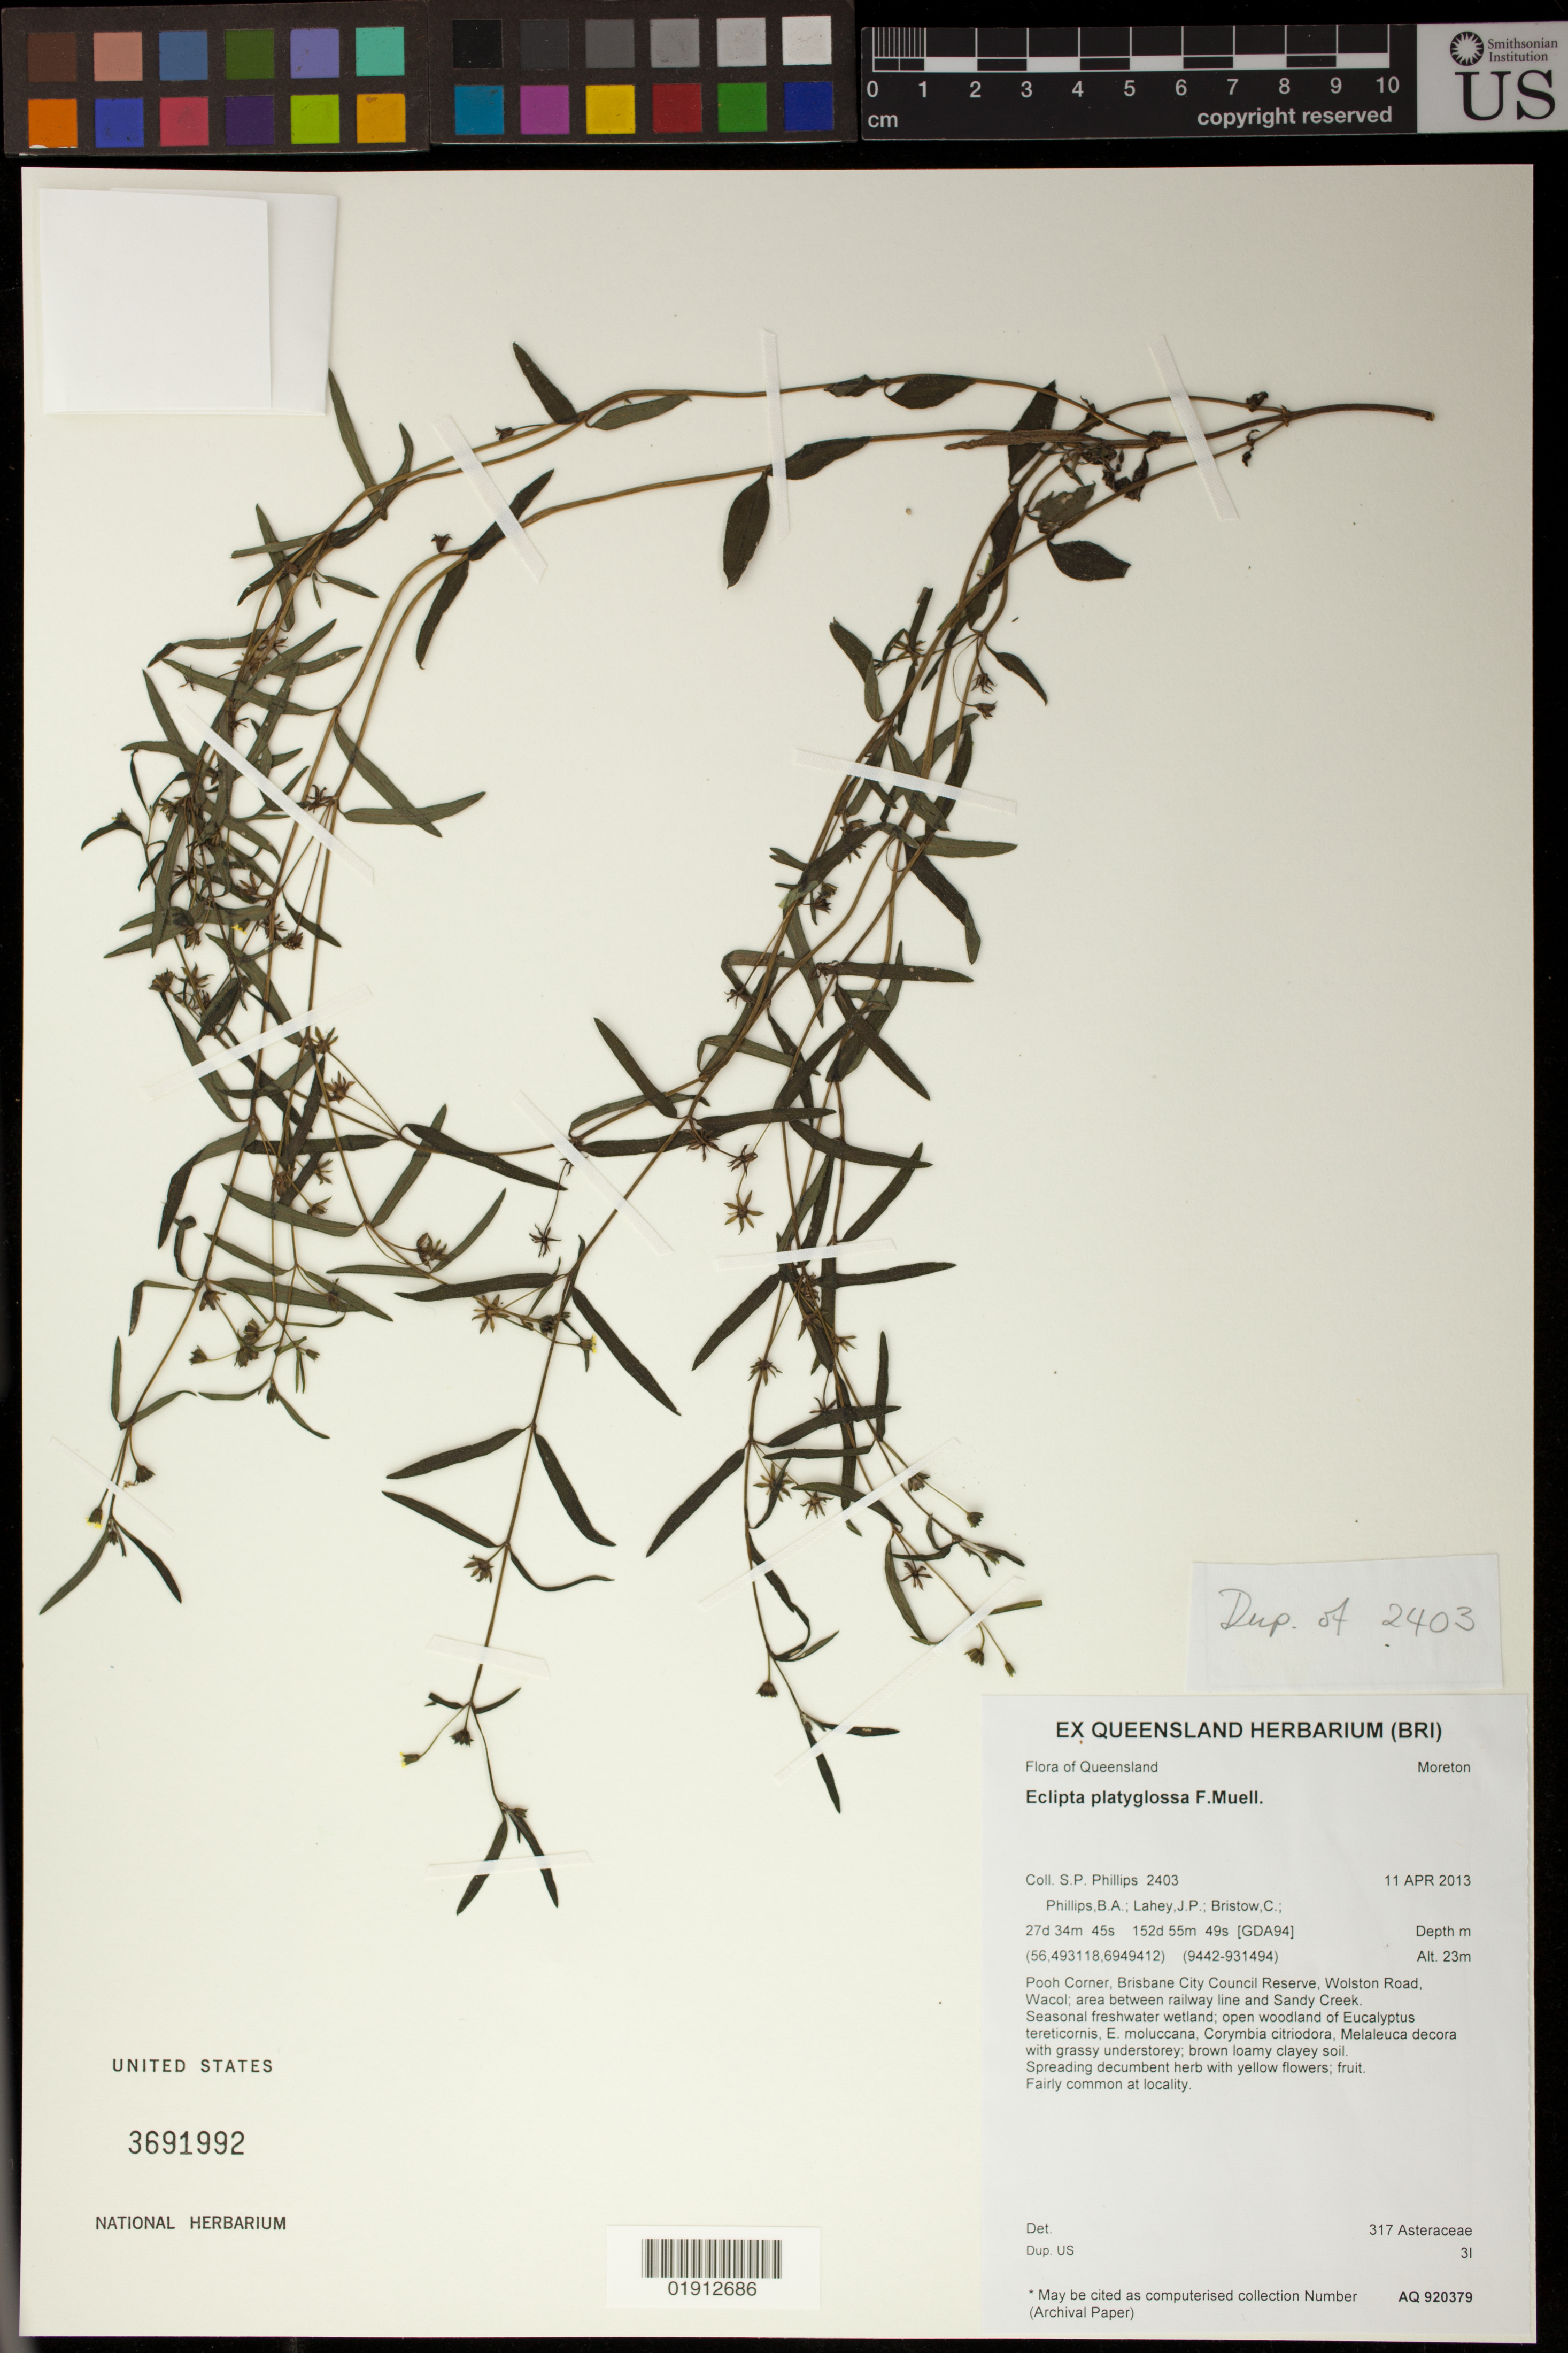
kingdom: Plantae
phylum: Tracheophyta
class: Magnoliopsida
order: Asterales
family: Asteraceae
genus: Eclipta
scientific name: Eclipta platyglossa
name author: F. Muell.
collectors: S. Phillips, B. A. Phillips, J. Lahey & C. Bristow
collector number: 2403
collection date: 2013-04-11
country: Australia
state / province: Queensland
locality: Moreton, Pooh Corner, Brisbane City Council Reserve, Wolston Road, Wacol; area between railway line and Sandy Creek.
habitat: Seasonal freshwater wetland; open woodland.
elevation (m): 23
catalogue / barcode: US 3691992